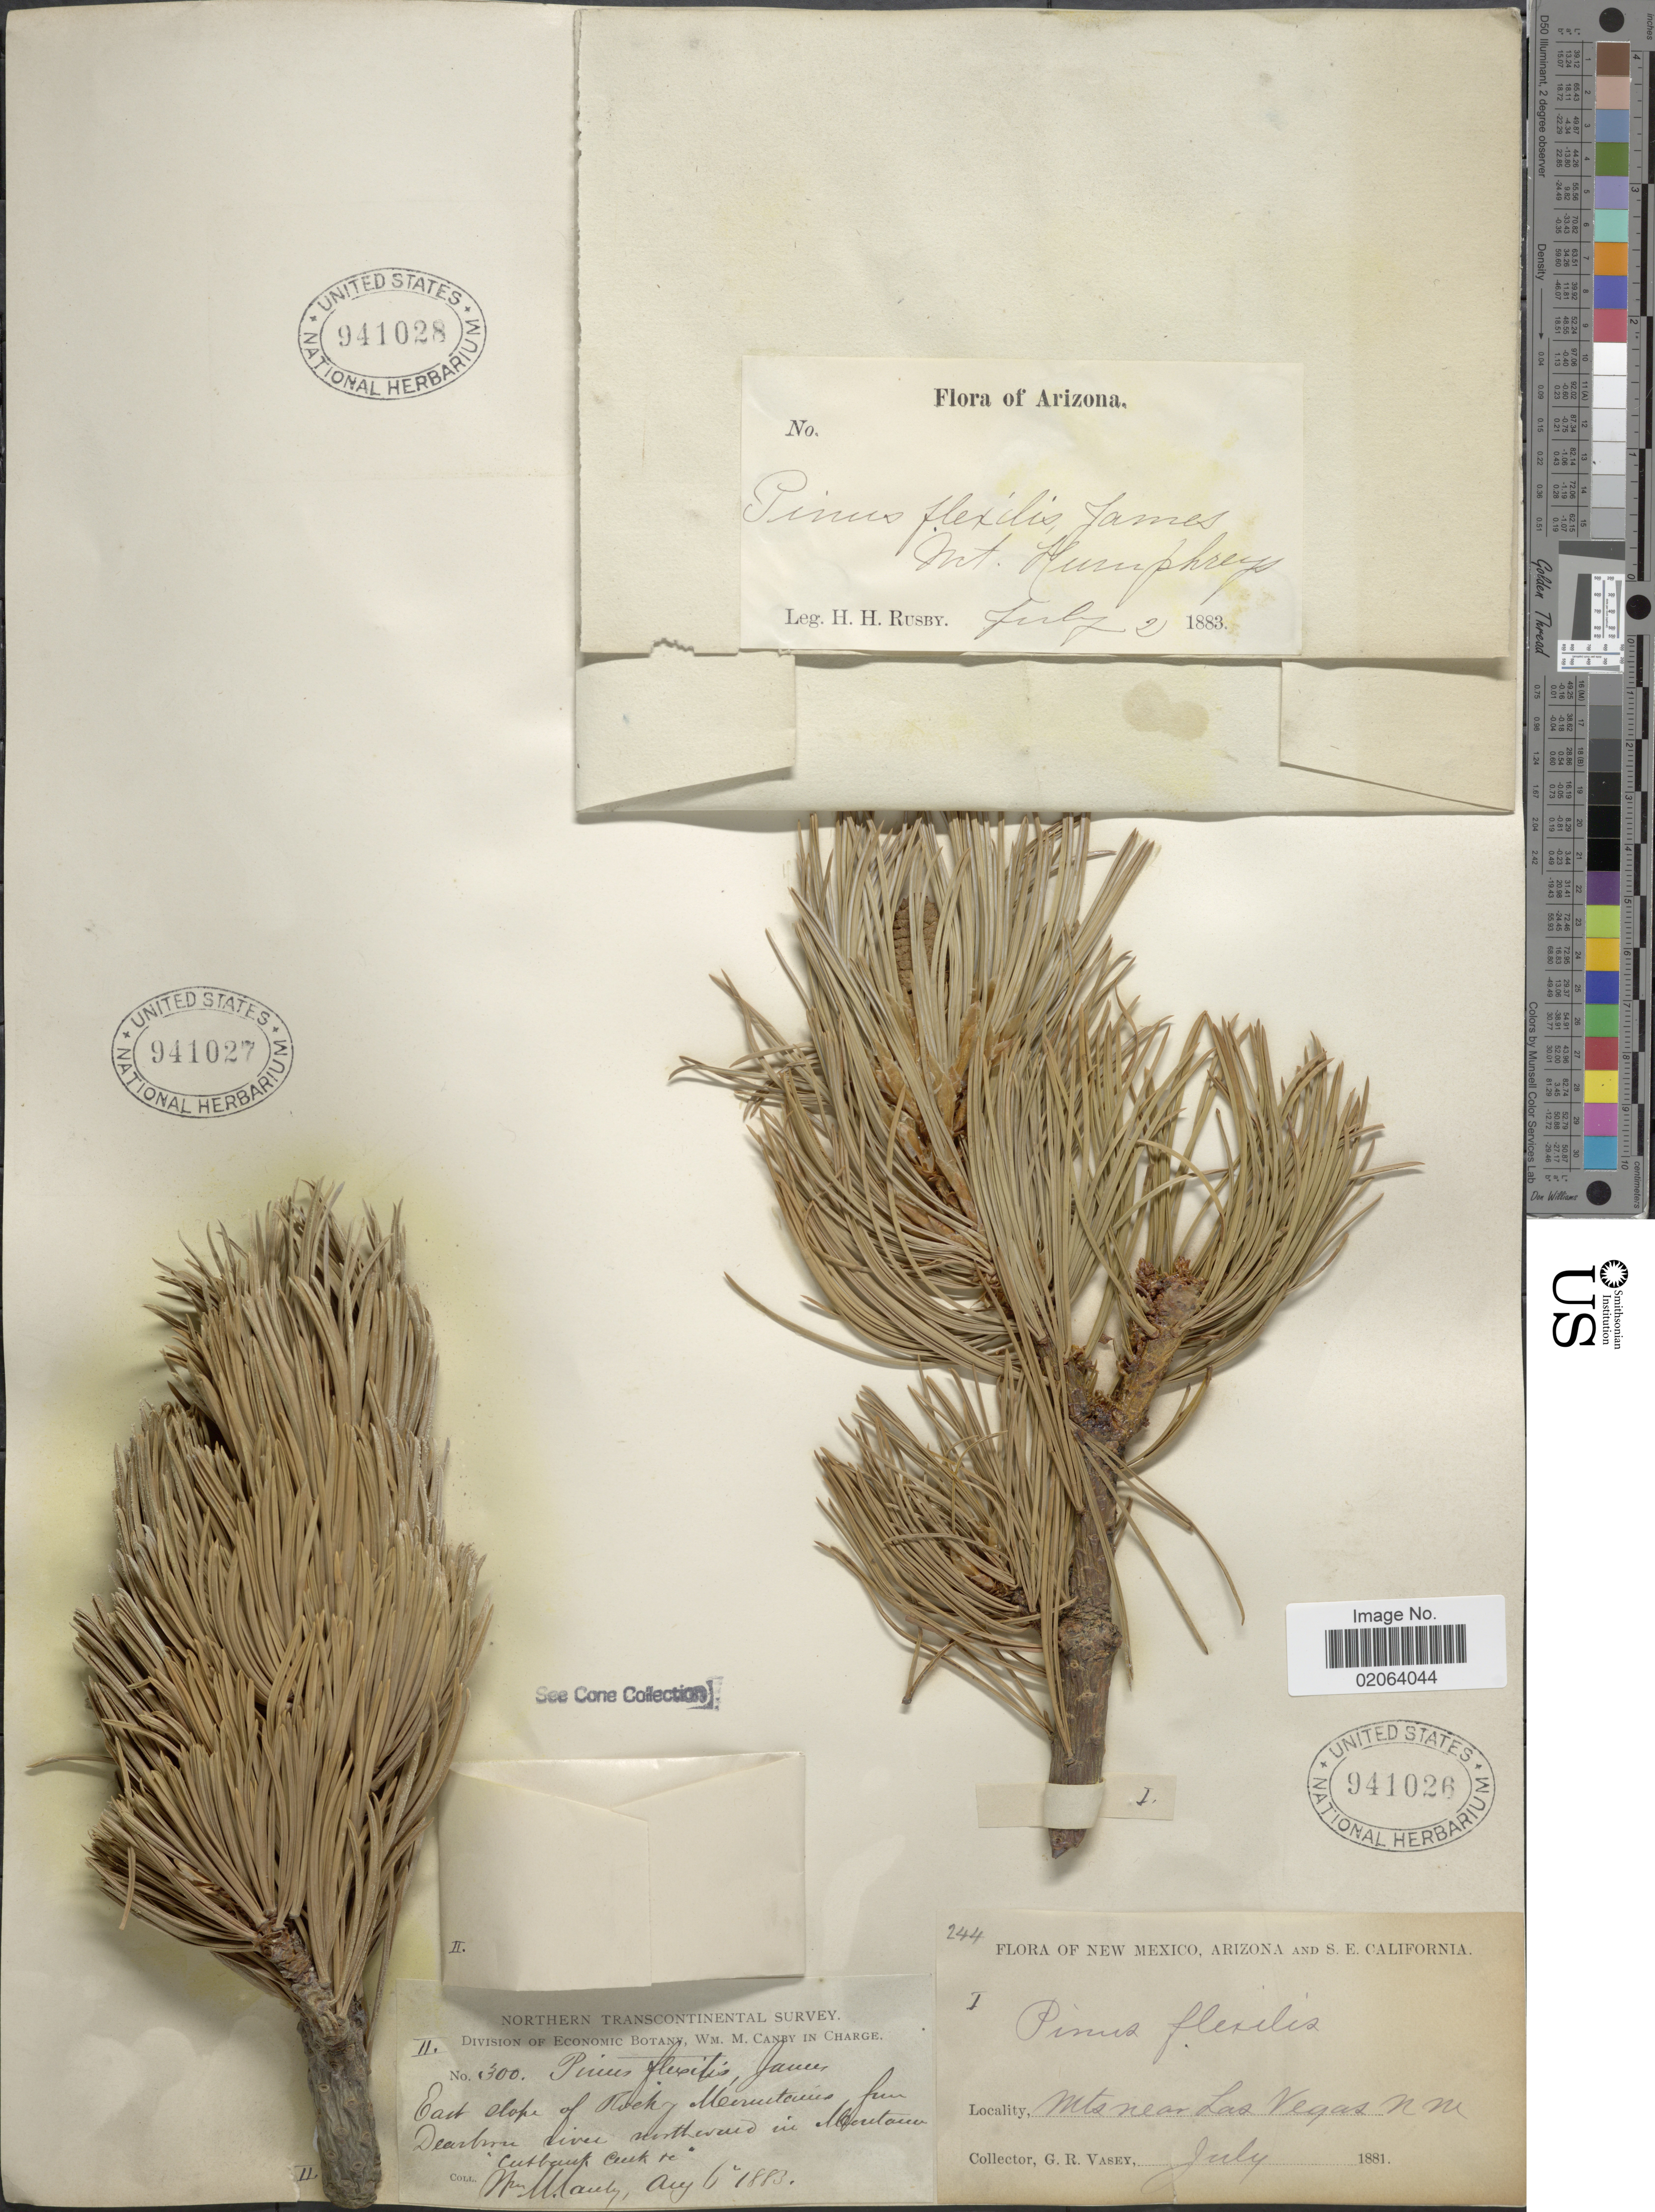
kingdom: Plantae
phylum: Tracheophyta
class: Pinopsida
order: Pinales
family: Pinaceae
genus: Pinus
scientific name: Pinus flexilis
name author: E. James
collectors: W. M. Canby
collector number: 300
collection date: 1883-08-06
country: United States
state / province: Montana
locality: East slope of Rocky Mountains from Dearhorn River northward in Montana "cutbank creek"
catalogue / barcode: US 941027-2